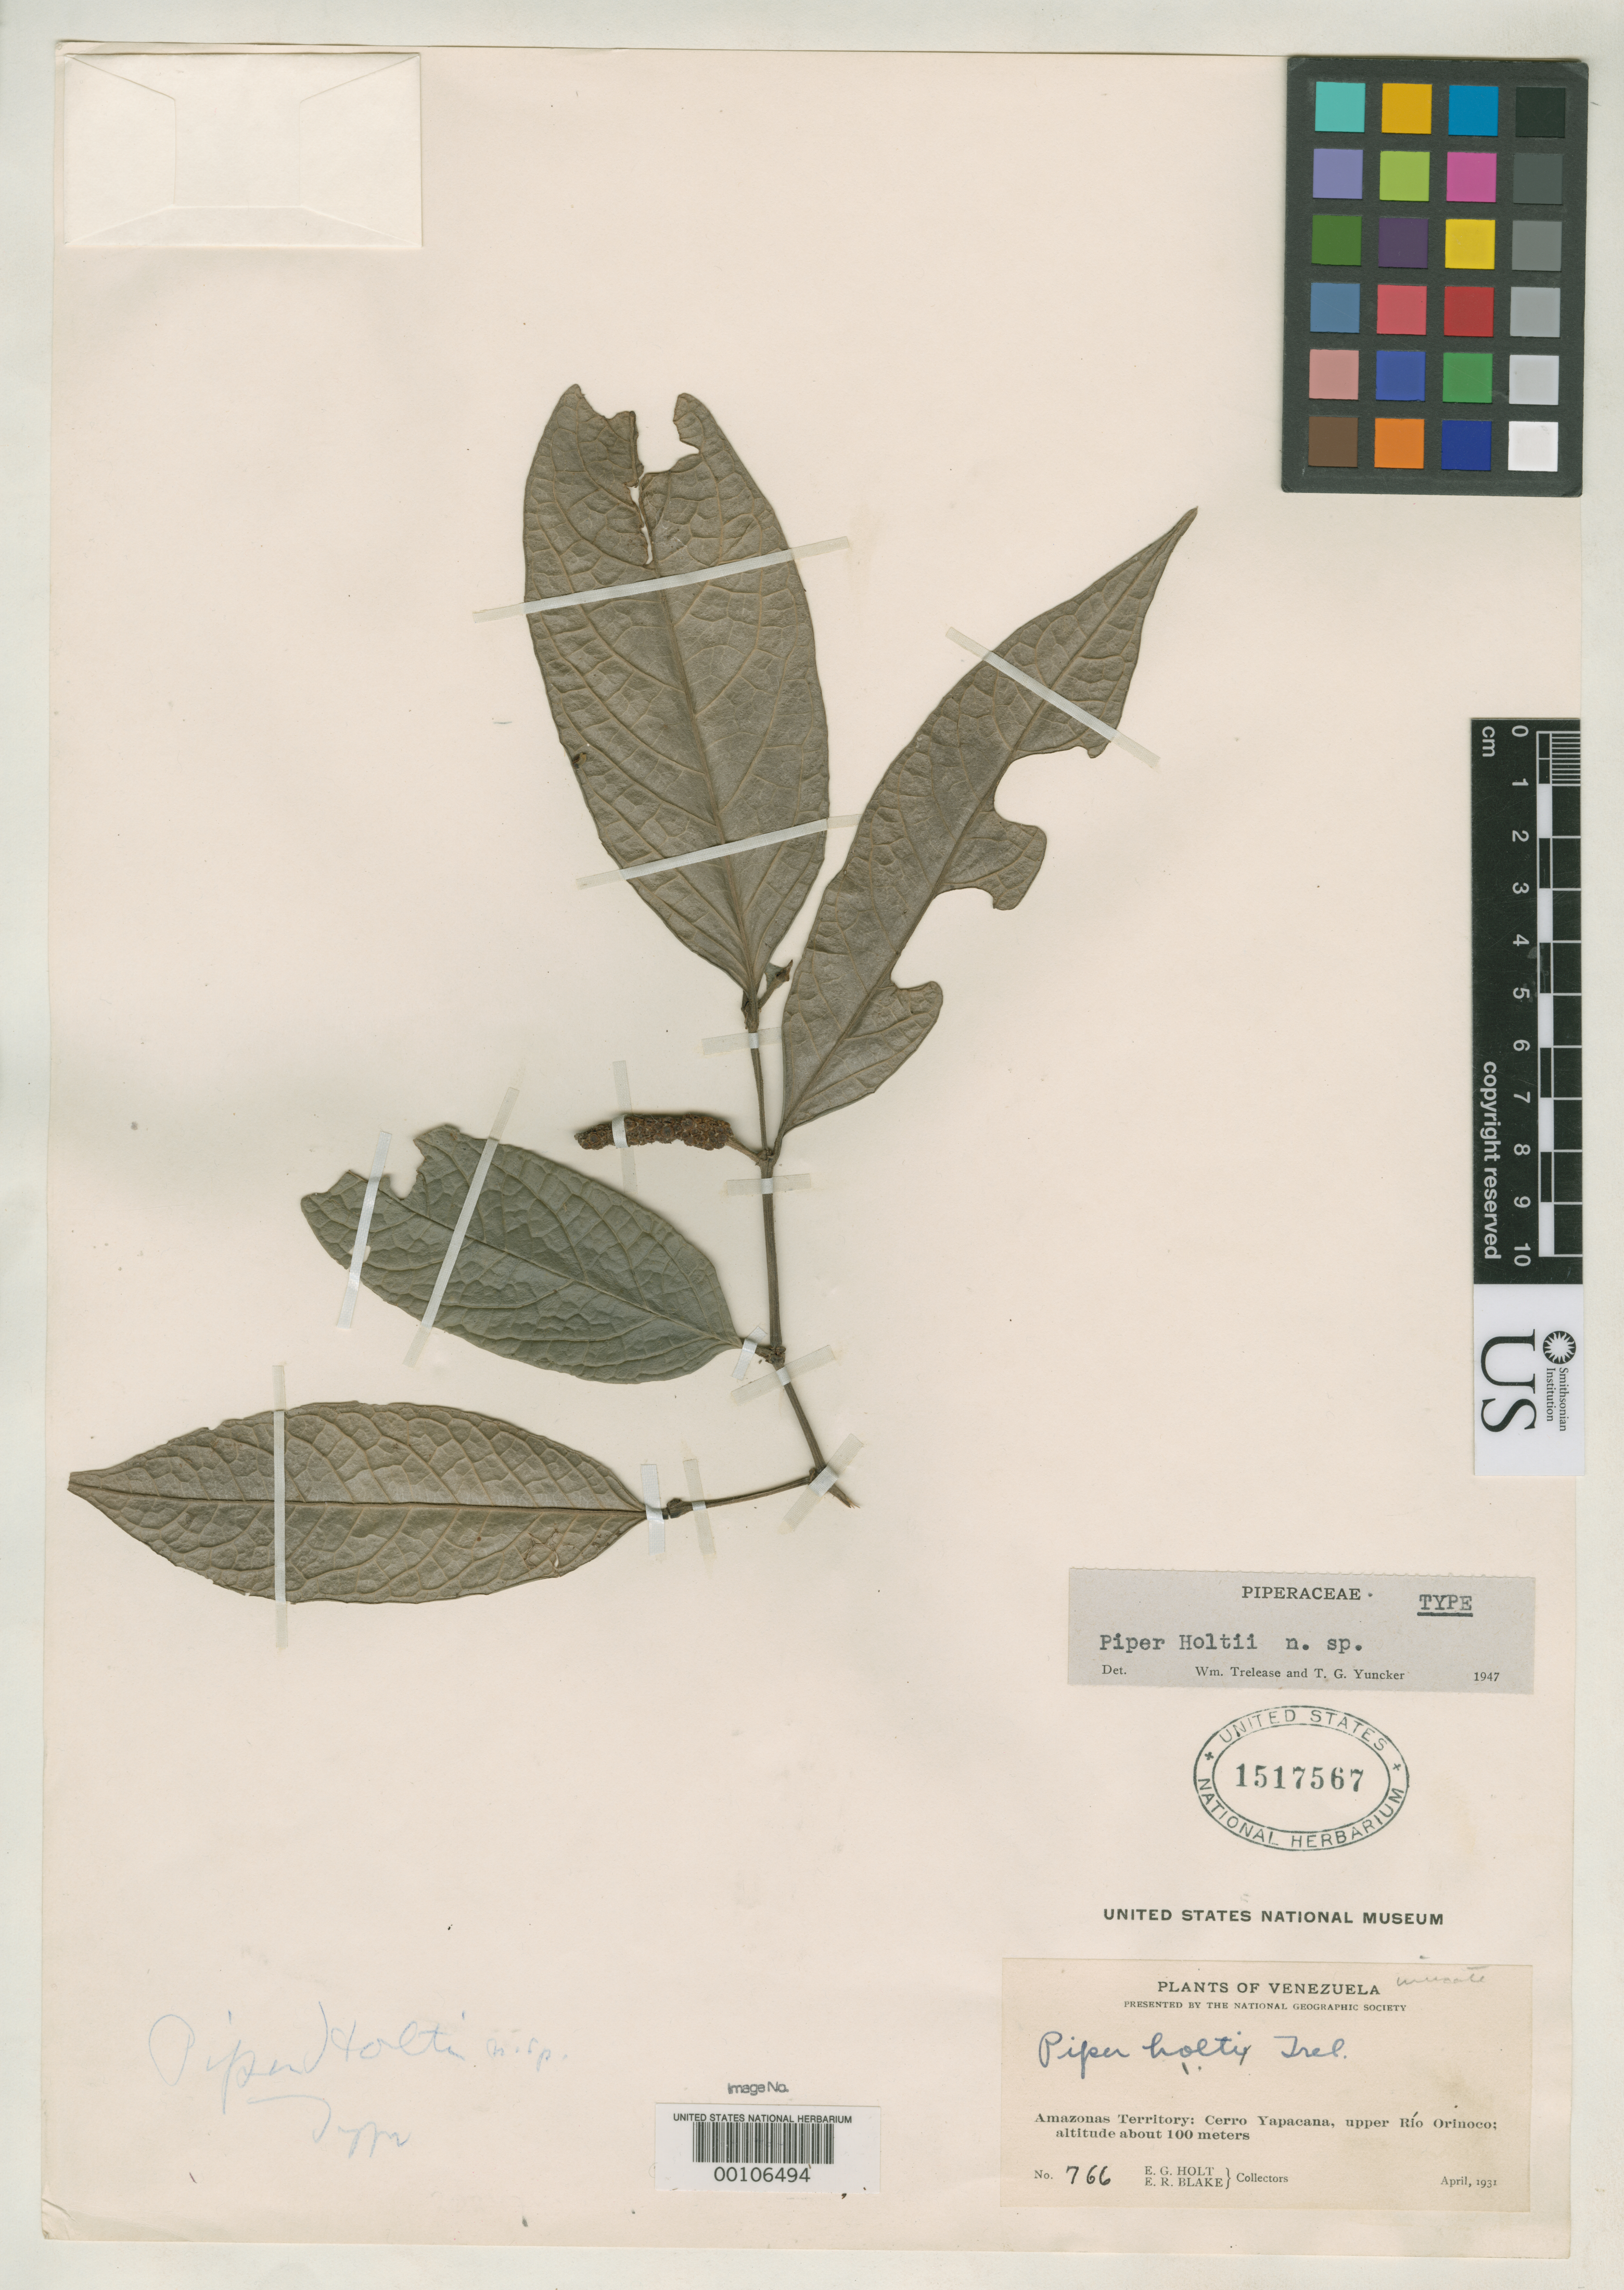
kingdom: Plantae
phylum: Tracheophyta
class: Magnoliopsida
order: Piperales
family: Piperaceae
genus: Piper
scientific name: Piper holtii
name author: Trel. & Yunck.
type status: Holotype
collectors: E. Holt & E. R. Blake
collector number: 766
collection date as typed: Apr 1931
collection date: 1931-04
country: Venezuela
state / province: Amazonas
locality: Cerro Yapacana.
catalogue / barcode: US 1517567